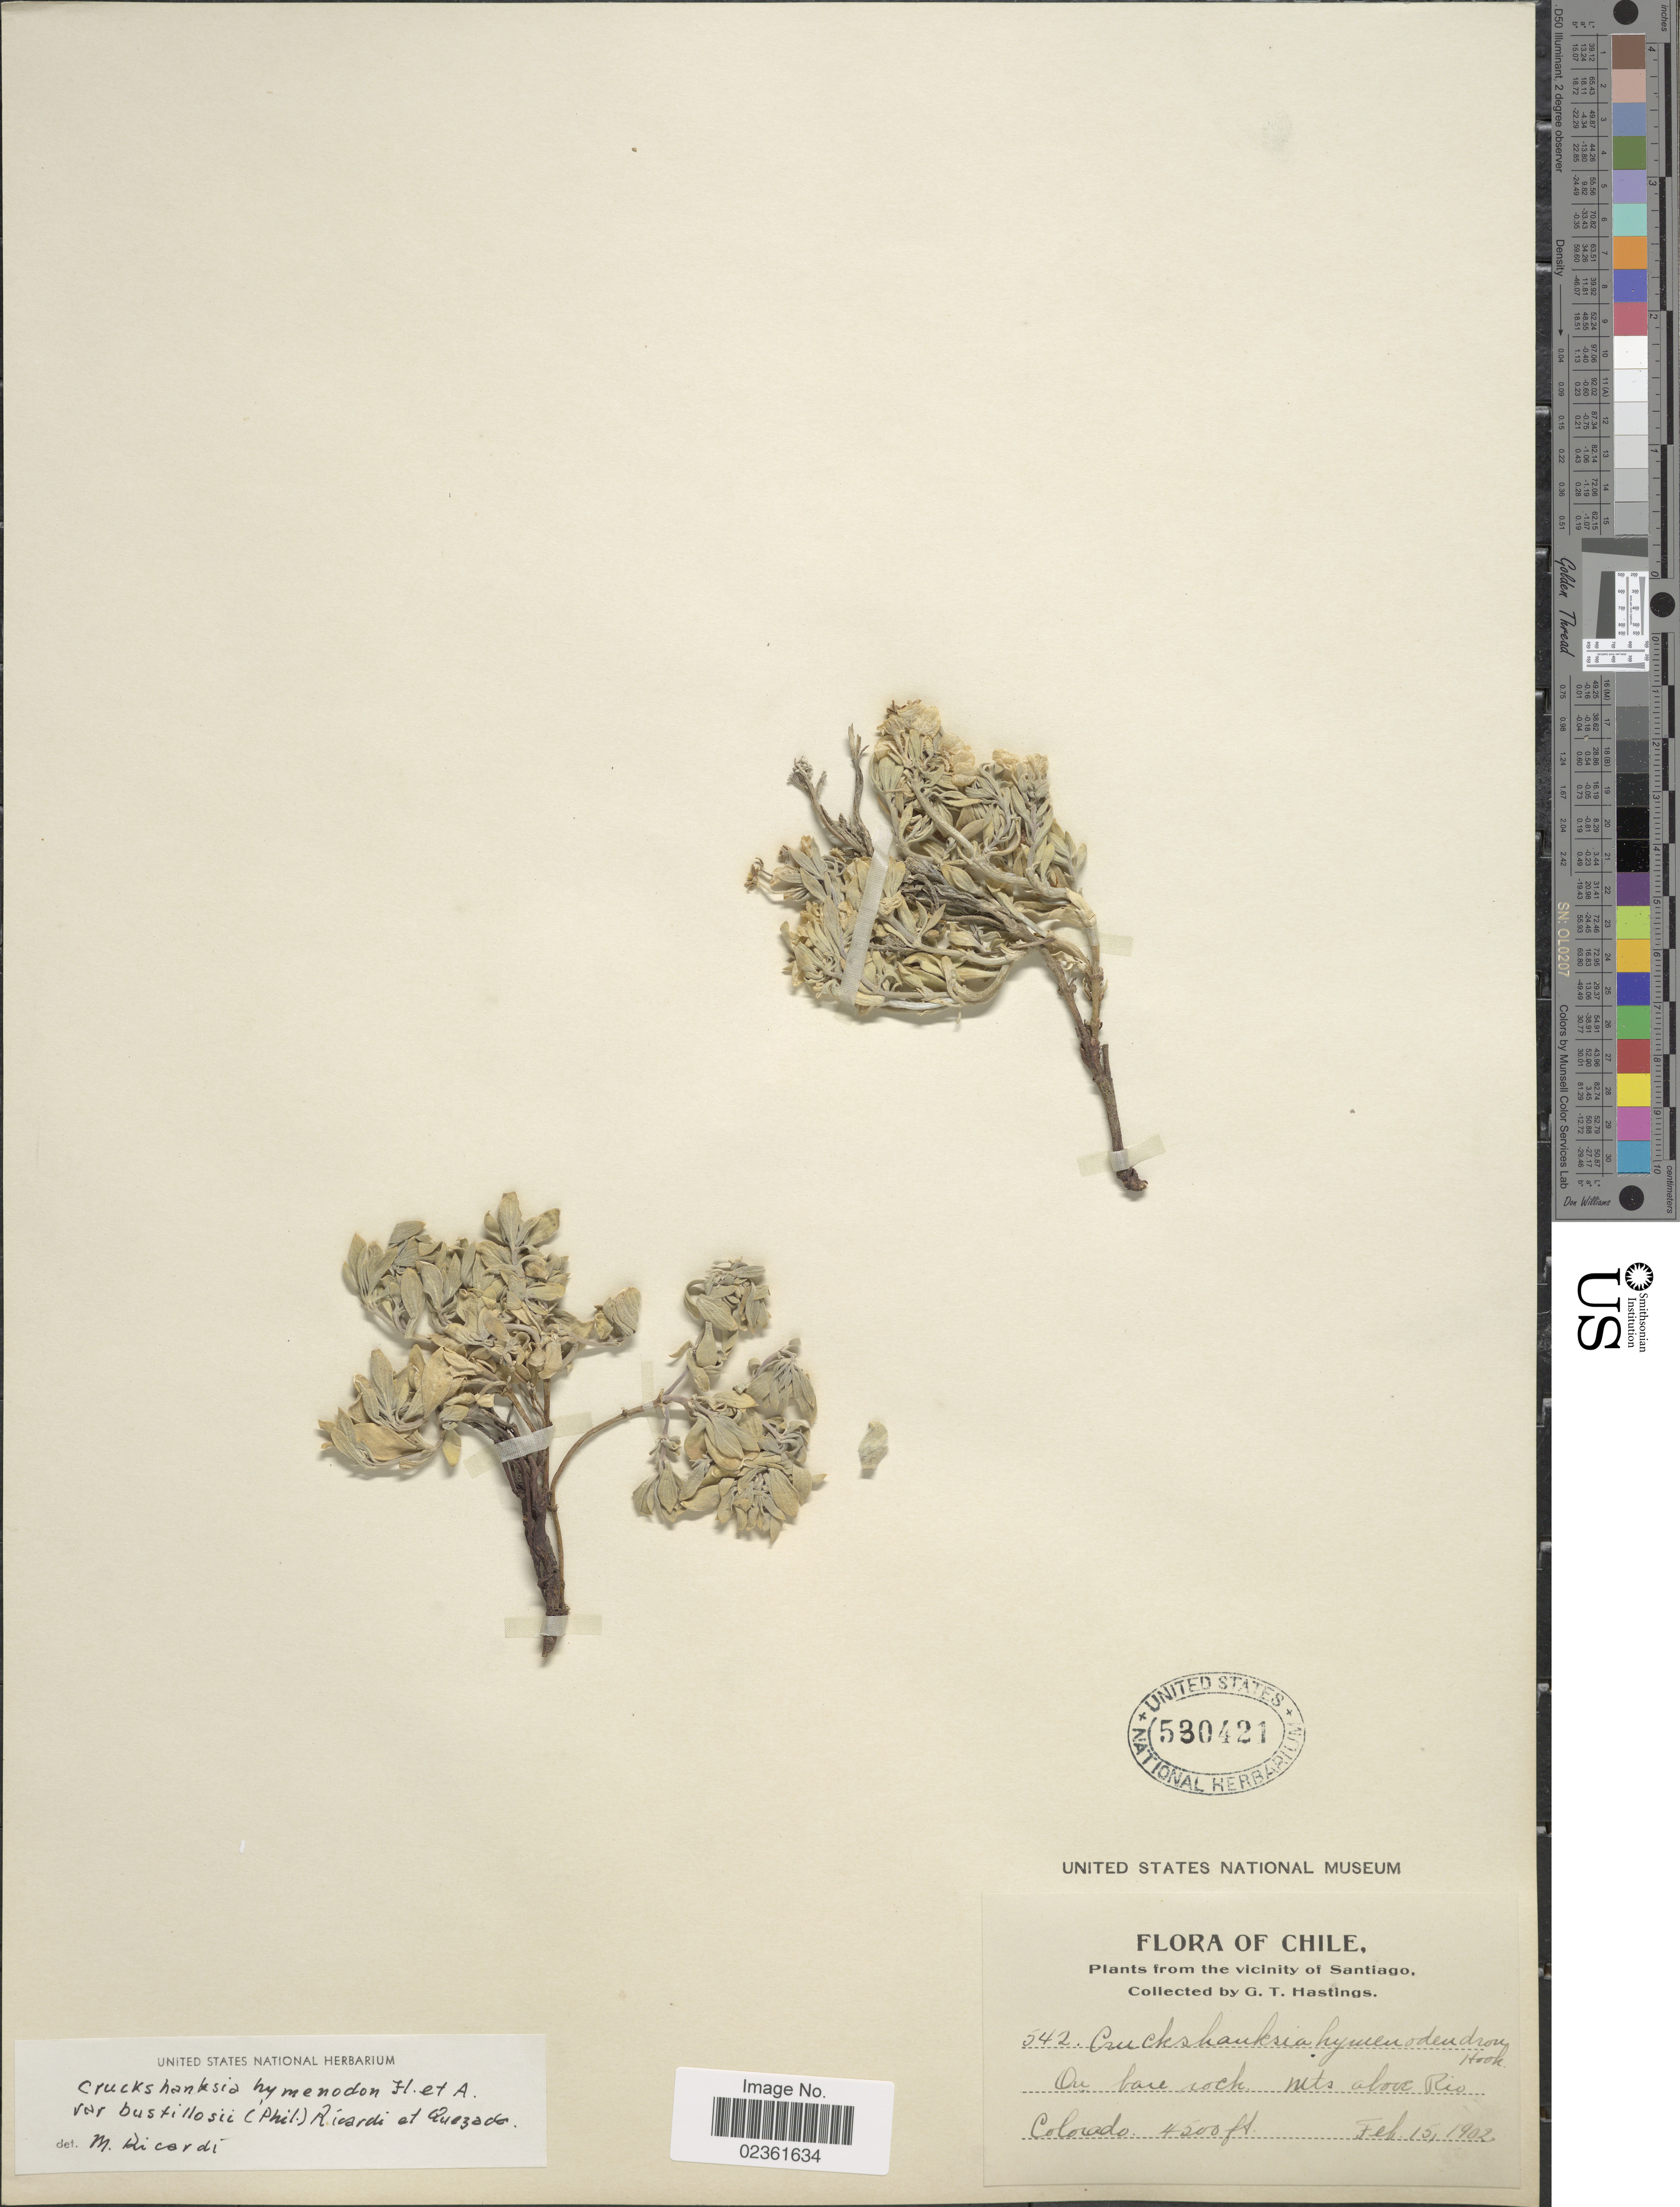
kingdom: Plantae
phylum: Tracheophyta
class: Magnoliopsida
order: Gentianales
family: Rubiaceae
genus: Cruckshanksia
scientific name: Cruckshanksia hymenodon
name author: Hook. & Arn.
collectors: G. Hastings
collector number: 542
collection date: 1902-02-15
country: Chile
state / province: Región Metropolitana (RM)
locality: Vicinity of Santiago, on bare rock Mts above Rio Colorado.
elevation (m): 1372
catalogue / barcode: US 530421